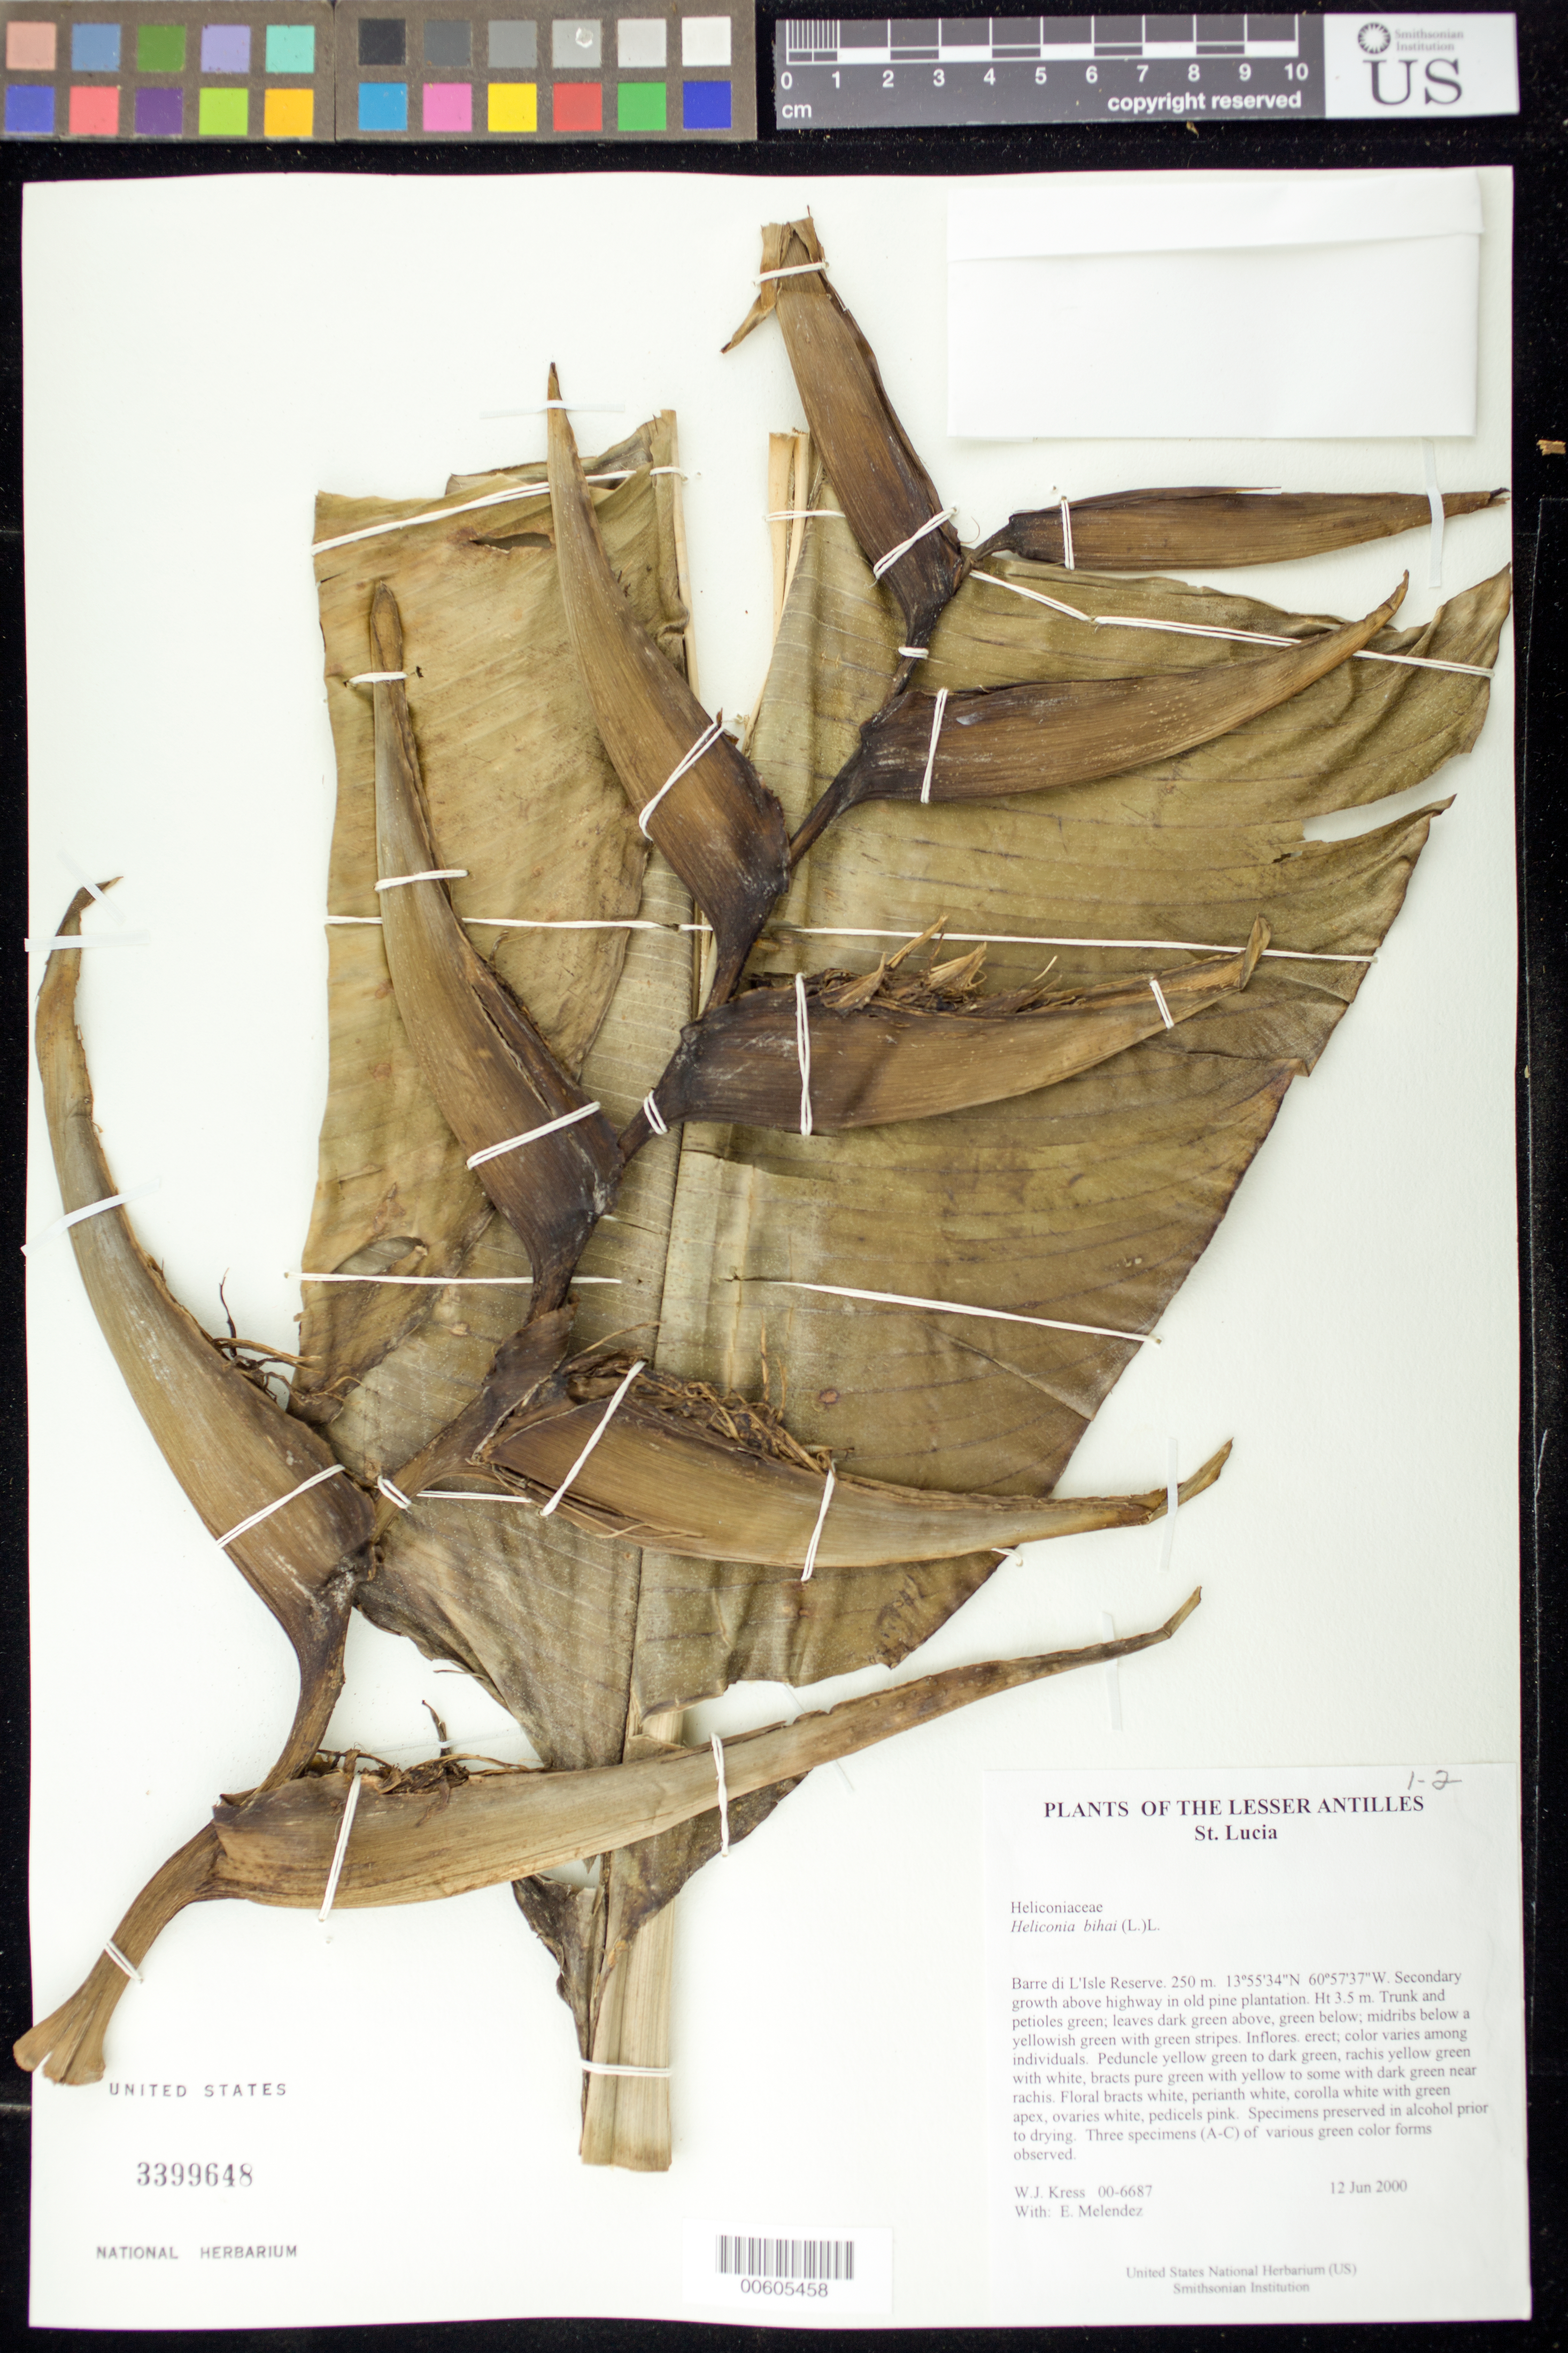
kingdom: Plantae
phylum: Tracheophyta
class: Liliopsida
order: Zingiberales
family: Heliconiaceae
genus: Heliconia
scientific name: Heliconia bihai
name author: (L.) L.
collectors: W. J. Kress & E. Meléndez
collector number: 00-6687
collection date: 2000-06-12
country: St. Lucia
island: St. Lucia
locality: Barre di L'Isle Reserve.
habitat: Secondary growth above highway in old pine plantation.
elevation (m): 250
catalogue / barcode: US 3399648